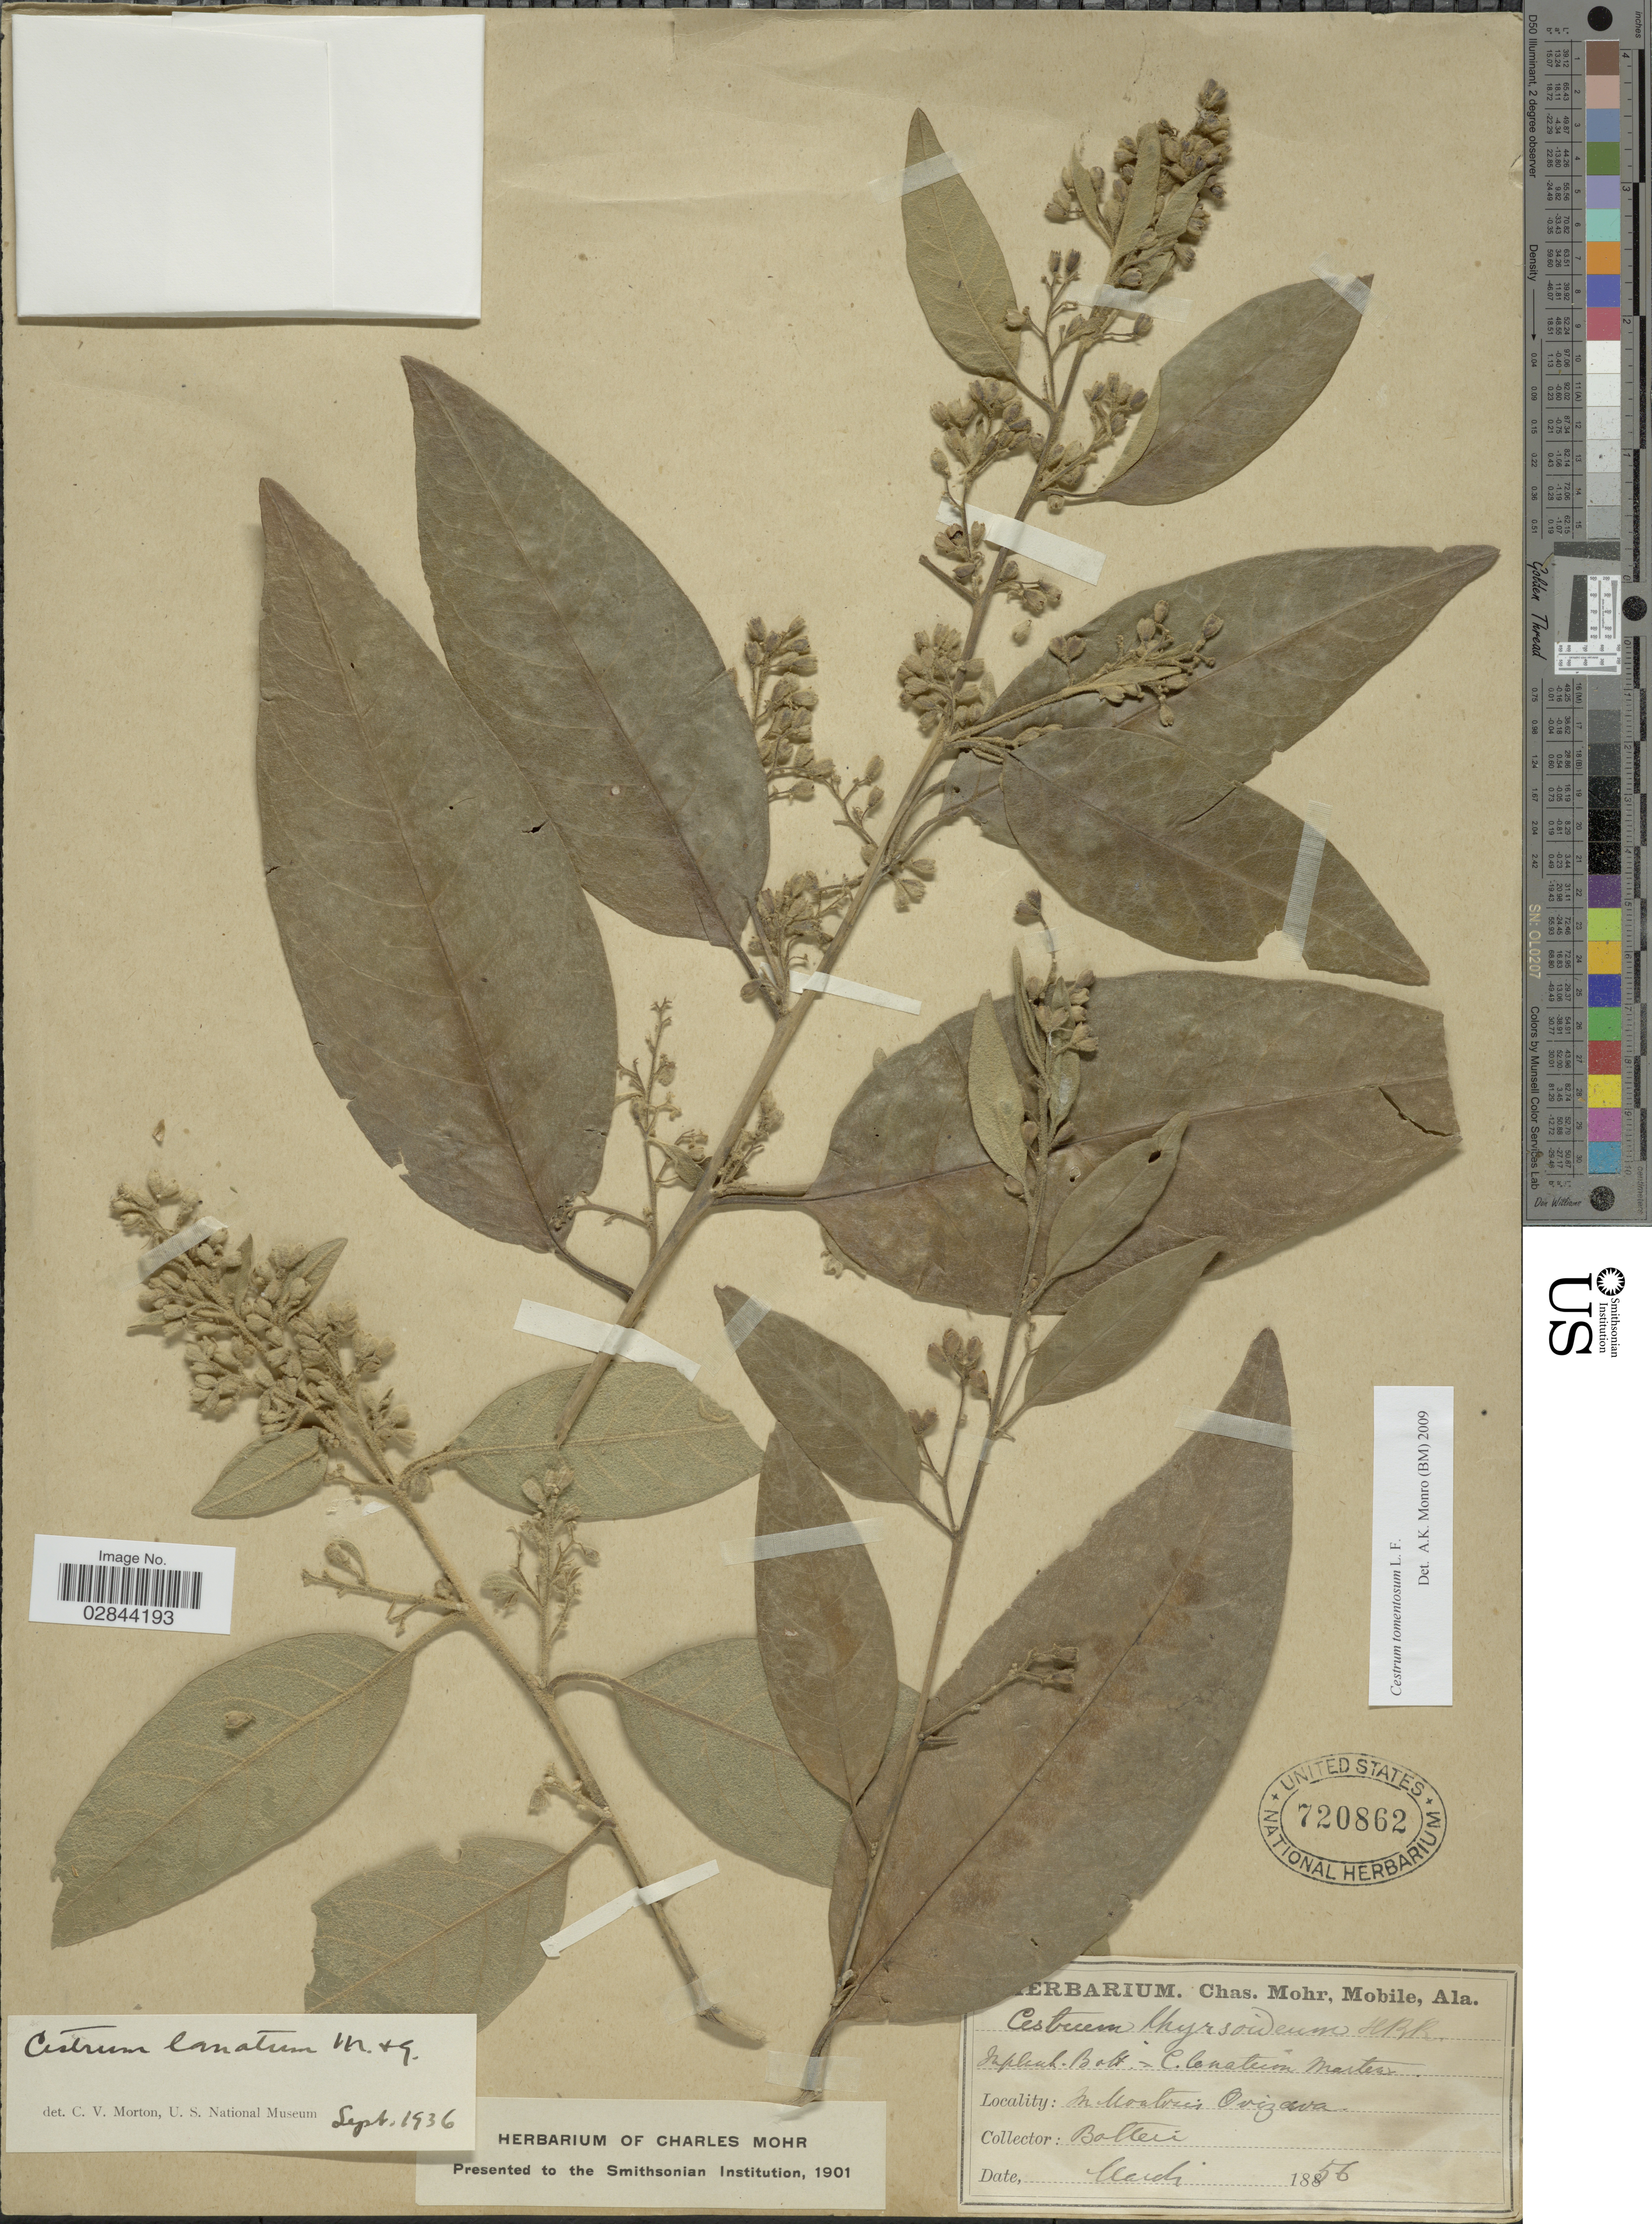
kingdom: Plantae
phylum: Tracheophyta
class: Magnoliopsida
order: Solanales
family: Solanaceae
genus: Cestrum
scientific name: Cestrum lanatum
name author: M. Martens & Galeotti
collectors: -. Botteri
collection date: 1856-03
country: Mexico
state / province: Veracruz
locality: In Moatris, Orizava.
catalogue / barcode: US 720862